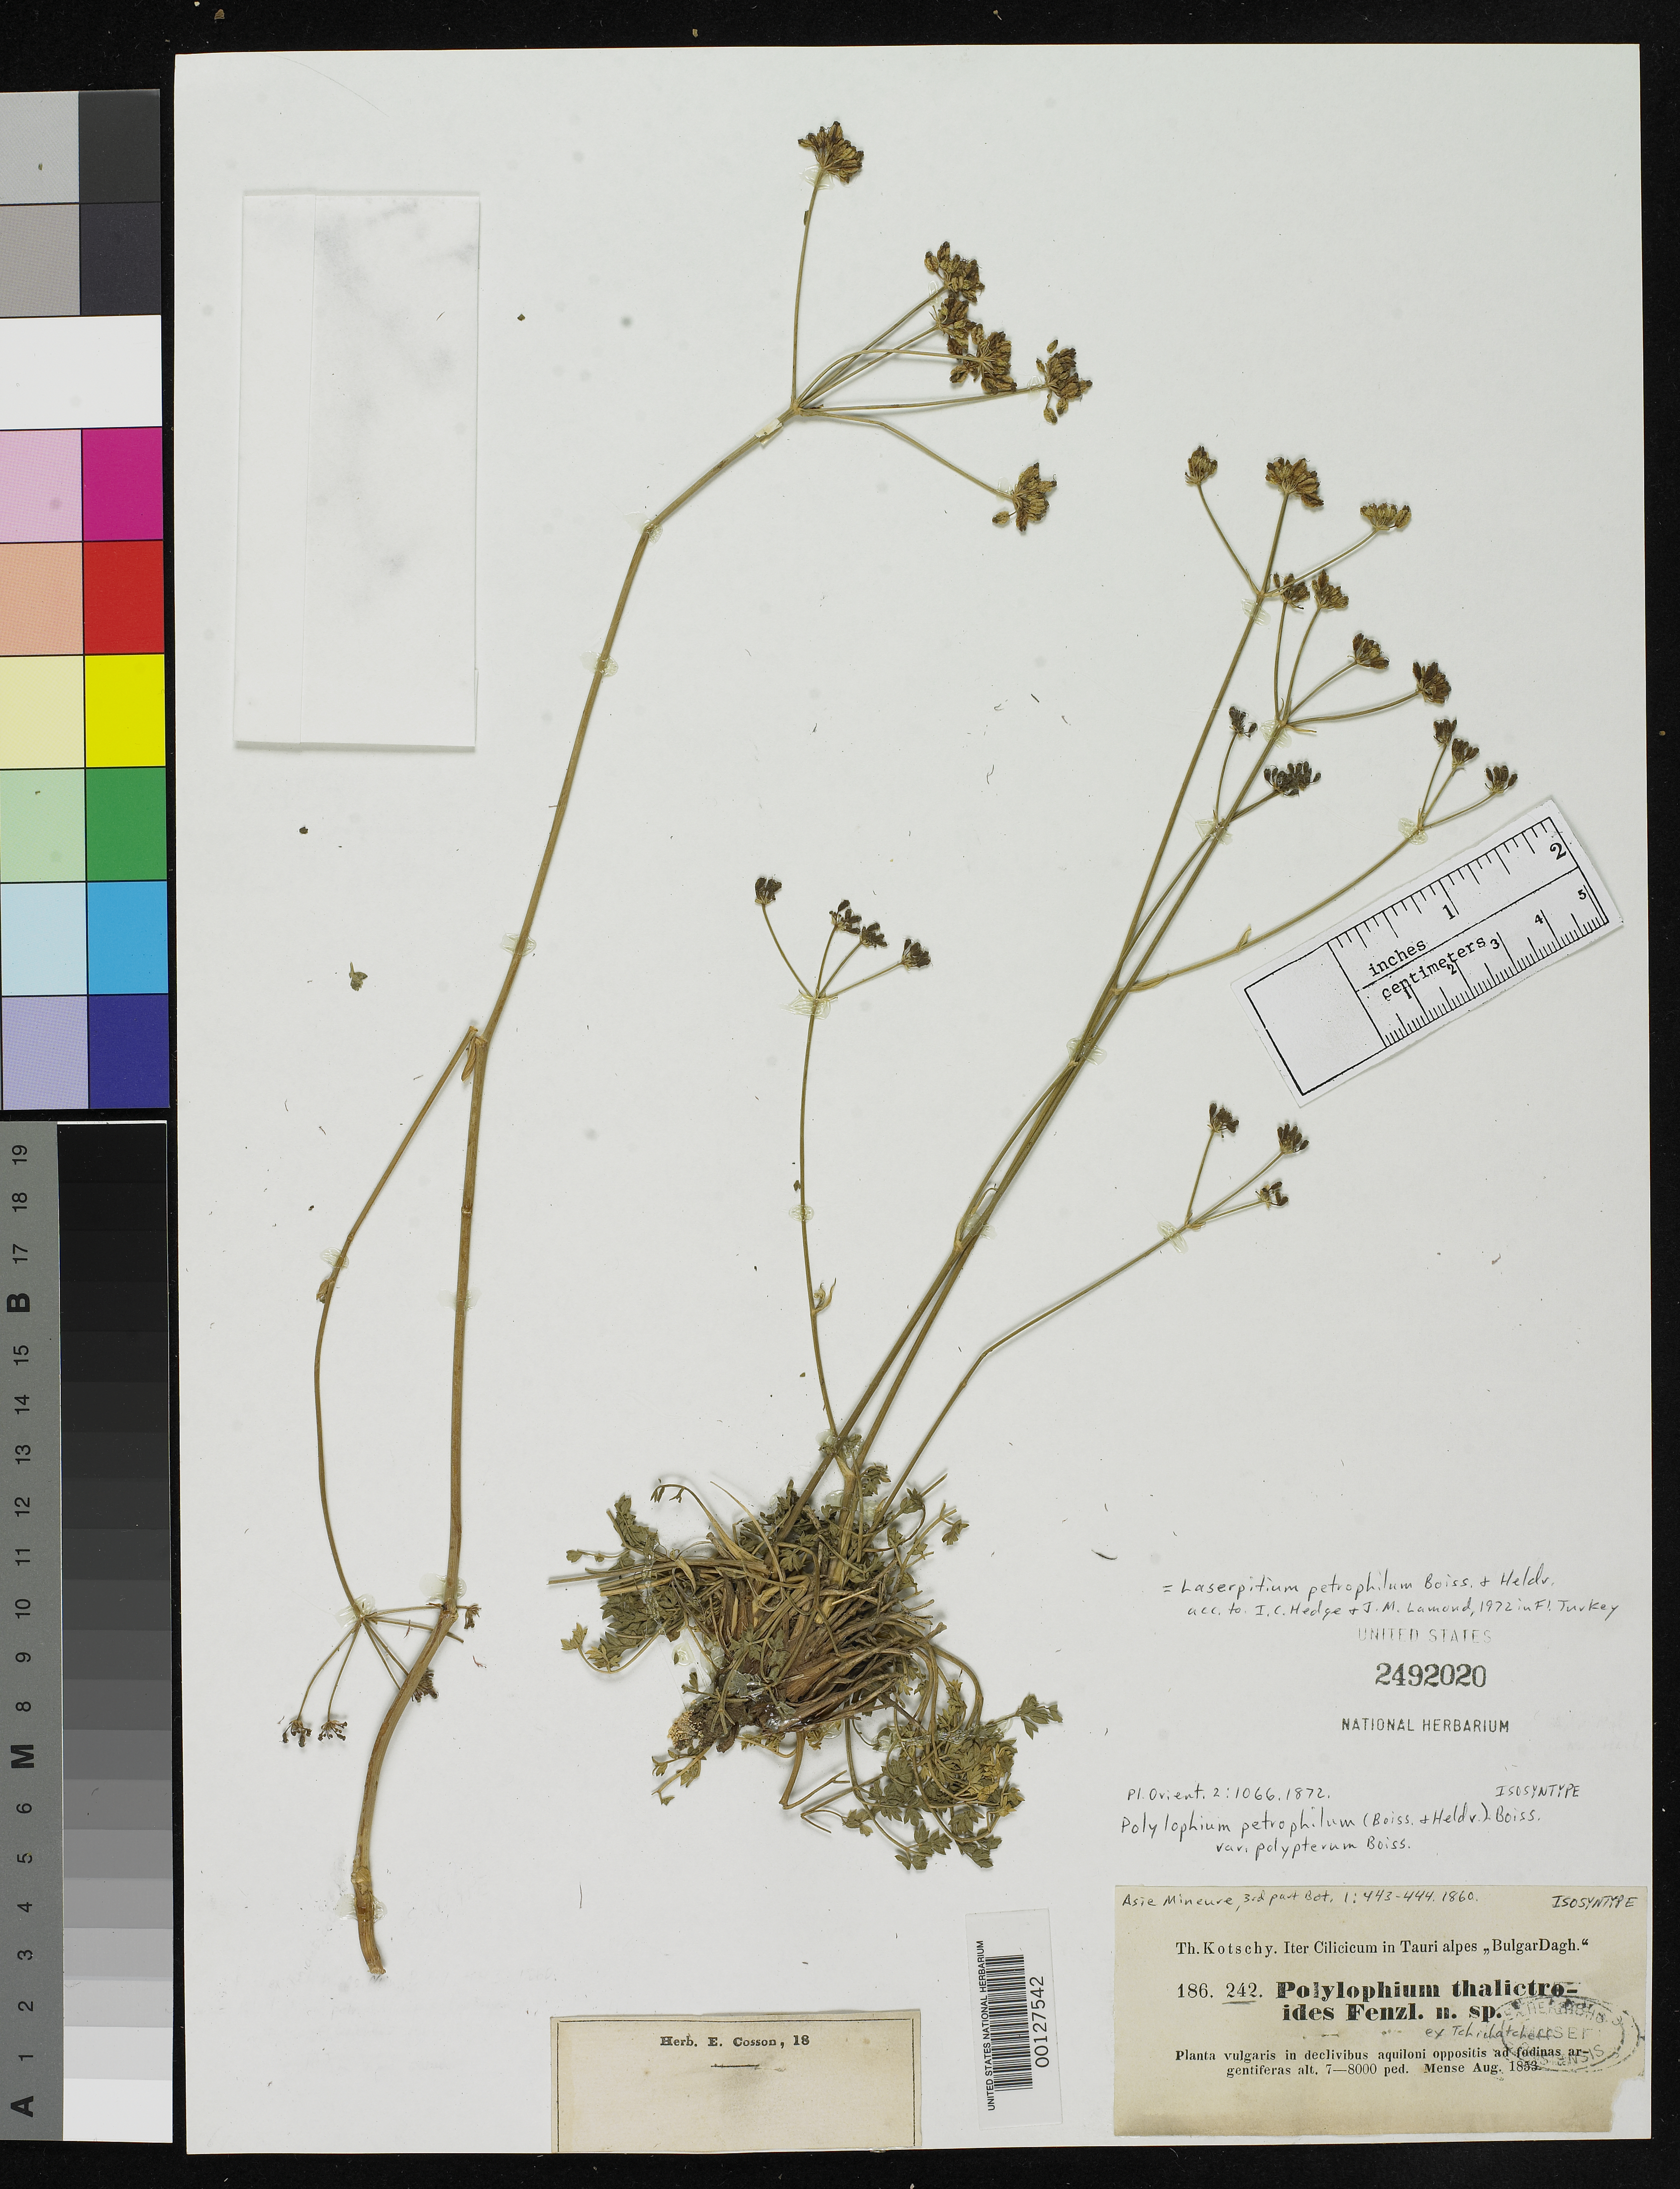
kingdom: Plantae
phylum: Tracheophyta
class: Magnoliopsida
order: Apiales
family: Apiaceae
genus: Polylophium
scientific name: Polylophium thalictroides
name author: Fenzl ex Tchich.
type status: Isosyntype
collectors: K. G. Kotschy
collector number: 186, 242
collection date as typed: Aug 1853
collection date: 1853-08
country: Turkey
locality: Iter Cilicicum in Taurialpes "bulgar Dagh".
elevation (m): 2134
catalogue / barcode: US 2492020